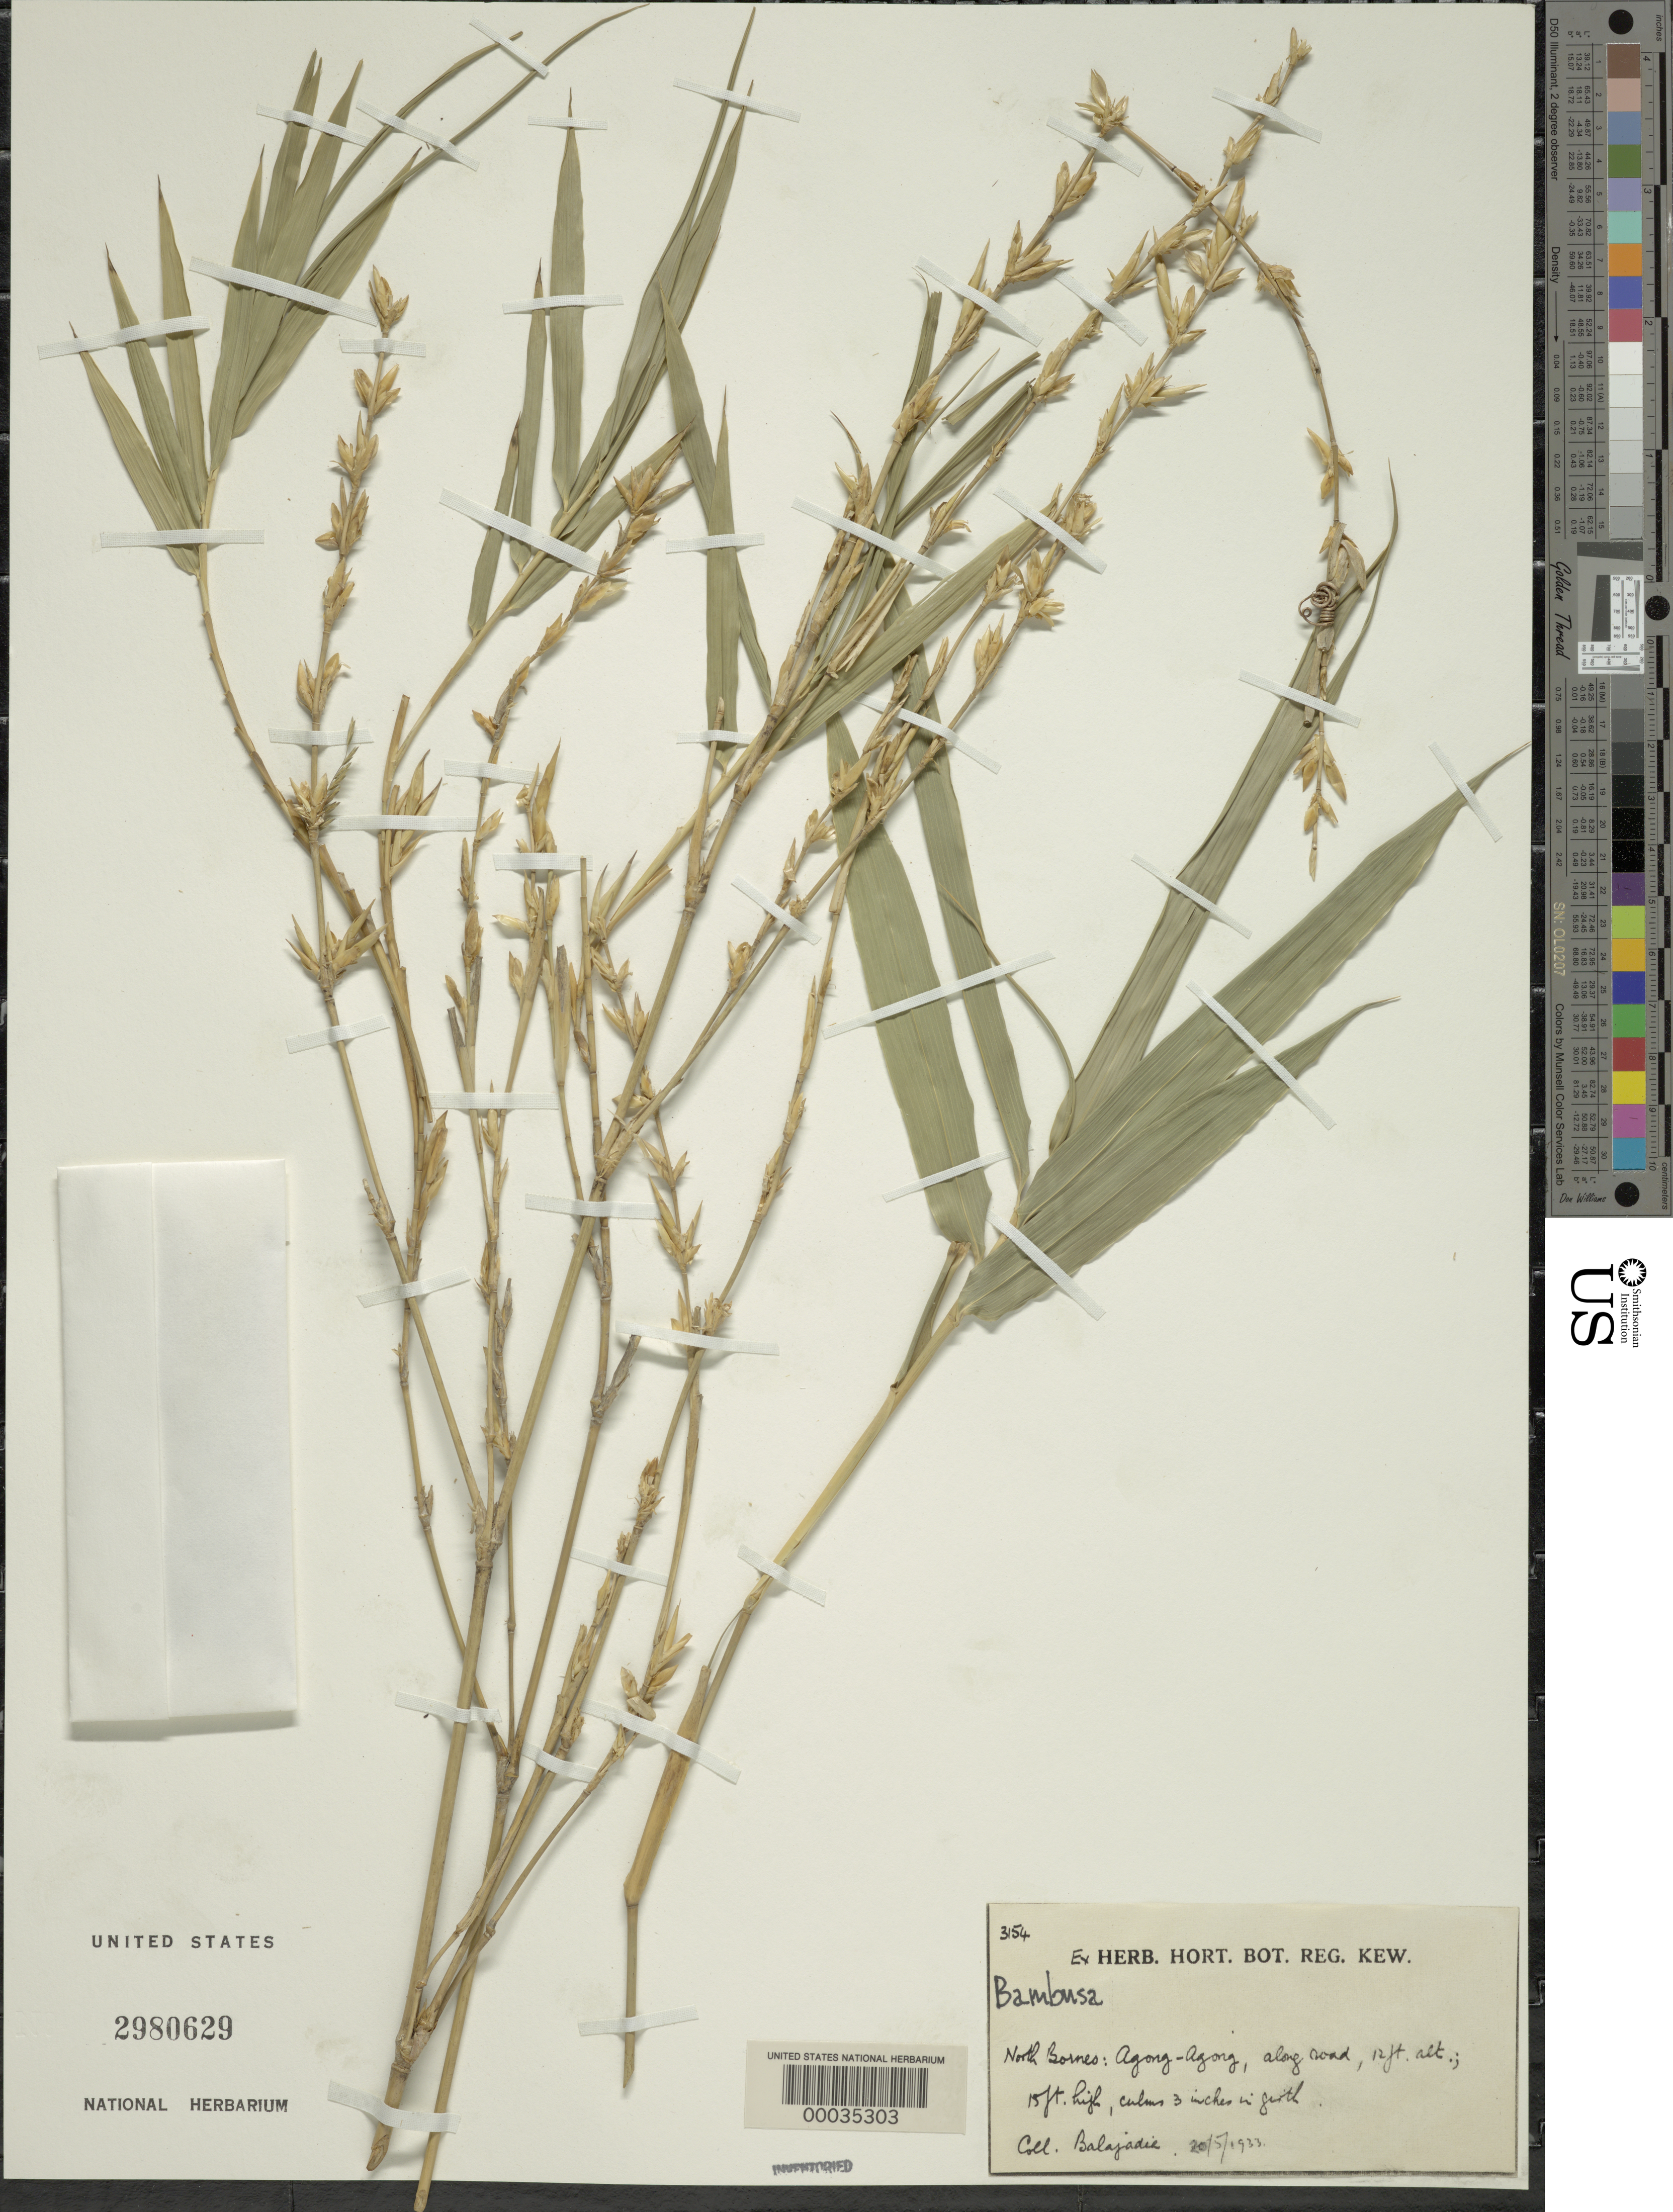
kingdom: Plantae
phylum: Tracheophyta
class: Liliopsida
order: Poales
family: Poaceae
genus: Bambusa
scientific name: Bambusa sp.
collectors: -. Balajadia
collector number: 3154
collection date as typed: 20 May 1933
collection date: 1933-05-20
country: Malaysia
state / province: Sabah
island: Borneo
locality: North borneo: agong-agong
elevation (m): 4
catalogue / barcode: US 2980629